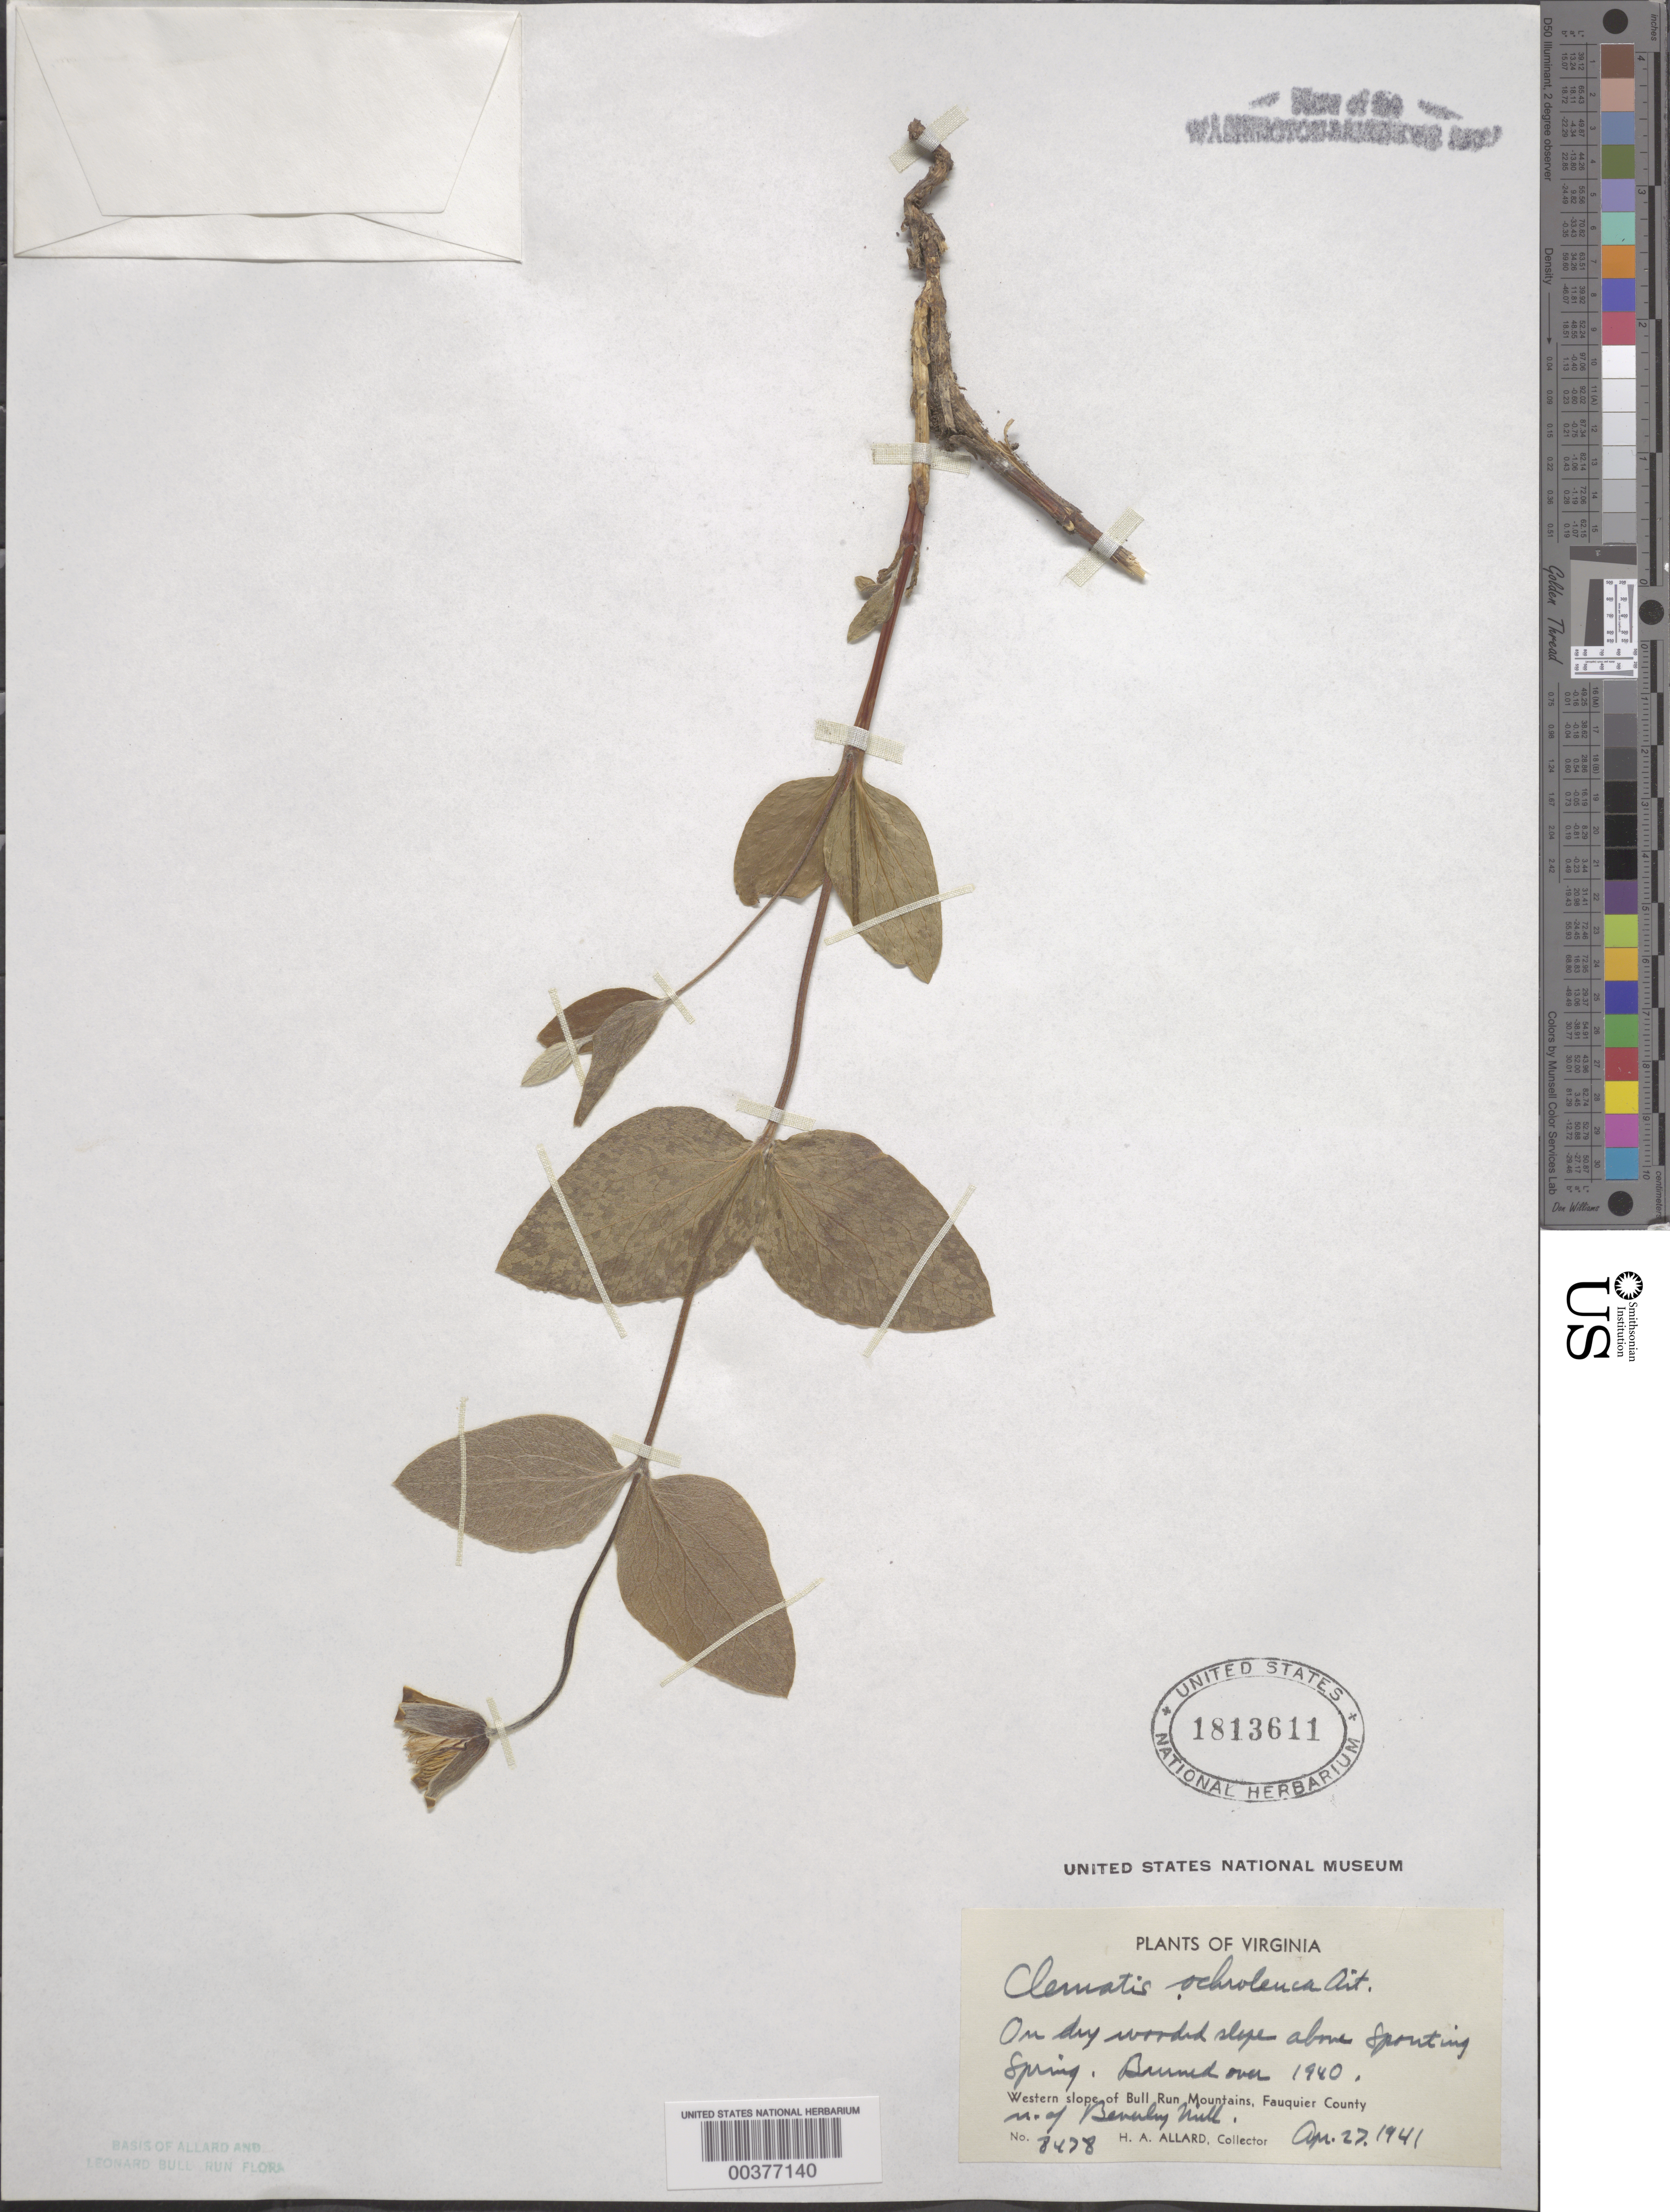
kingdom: Plantae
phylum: Tracheophyta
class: Magnoliopsida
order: Ranunculales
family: Ranunculaceae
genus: Clematis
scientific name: Clematis ochroleuca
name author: Aiton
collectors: H. A. Allard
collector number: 8478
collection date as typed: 27 Apr 1941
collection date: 1941-04-27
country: United States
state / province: Virginia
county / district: Fauquier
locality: Spouting Spring, north of Beverley Mill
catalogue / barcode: US 1813611